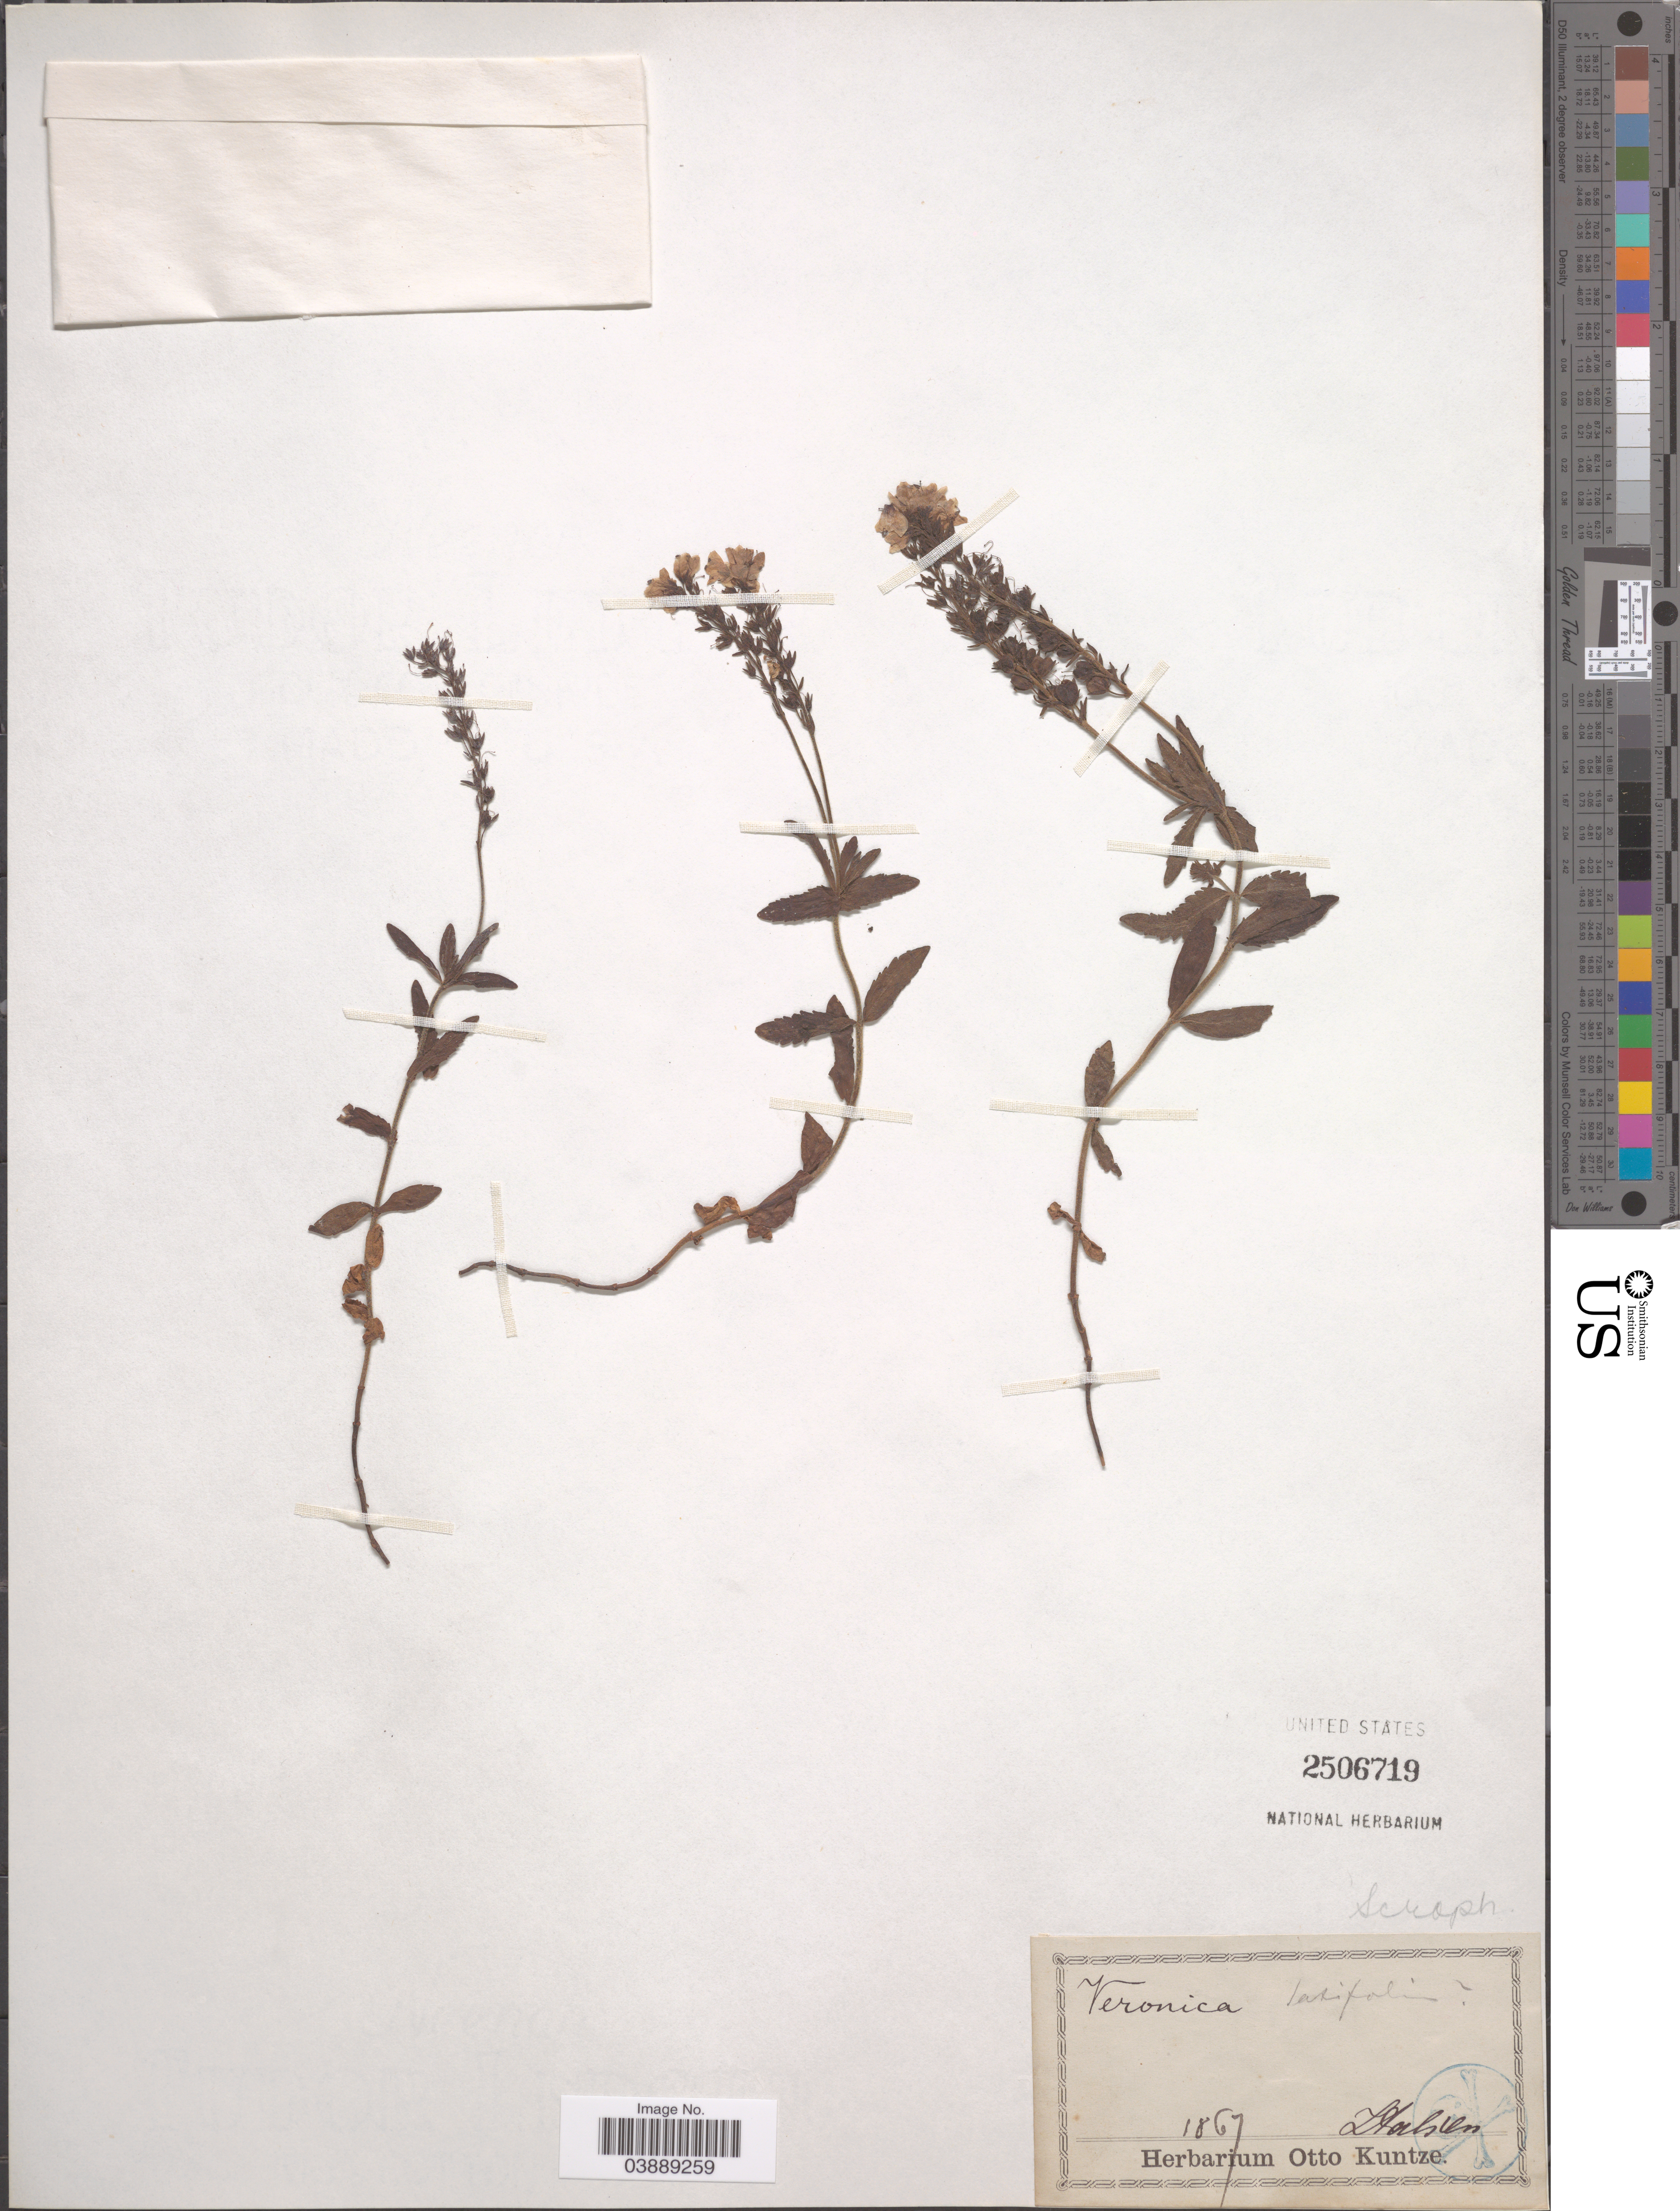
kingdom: Plantae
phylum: Tracheophyta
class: Magnoliopsida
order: Lamiales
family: Plantaginaceae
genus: Veronica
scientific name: Veronica latifolia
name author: L.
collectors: L. Halsen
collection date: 1867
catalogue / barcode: US 2506719